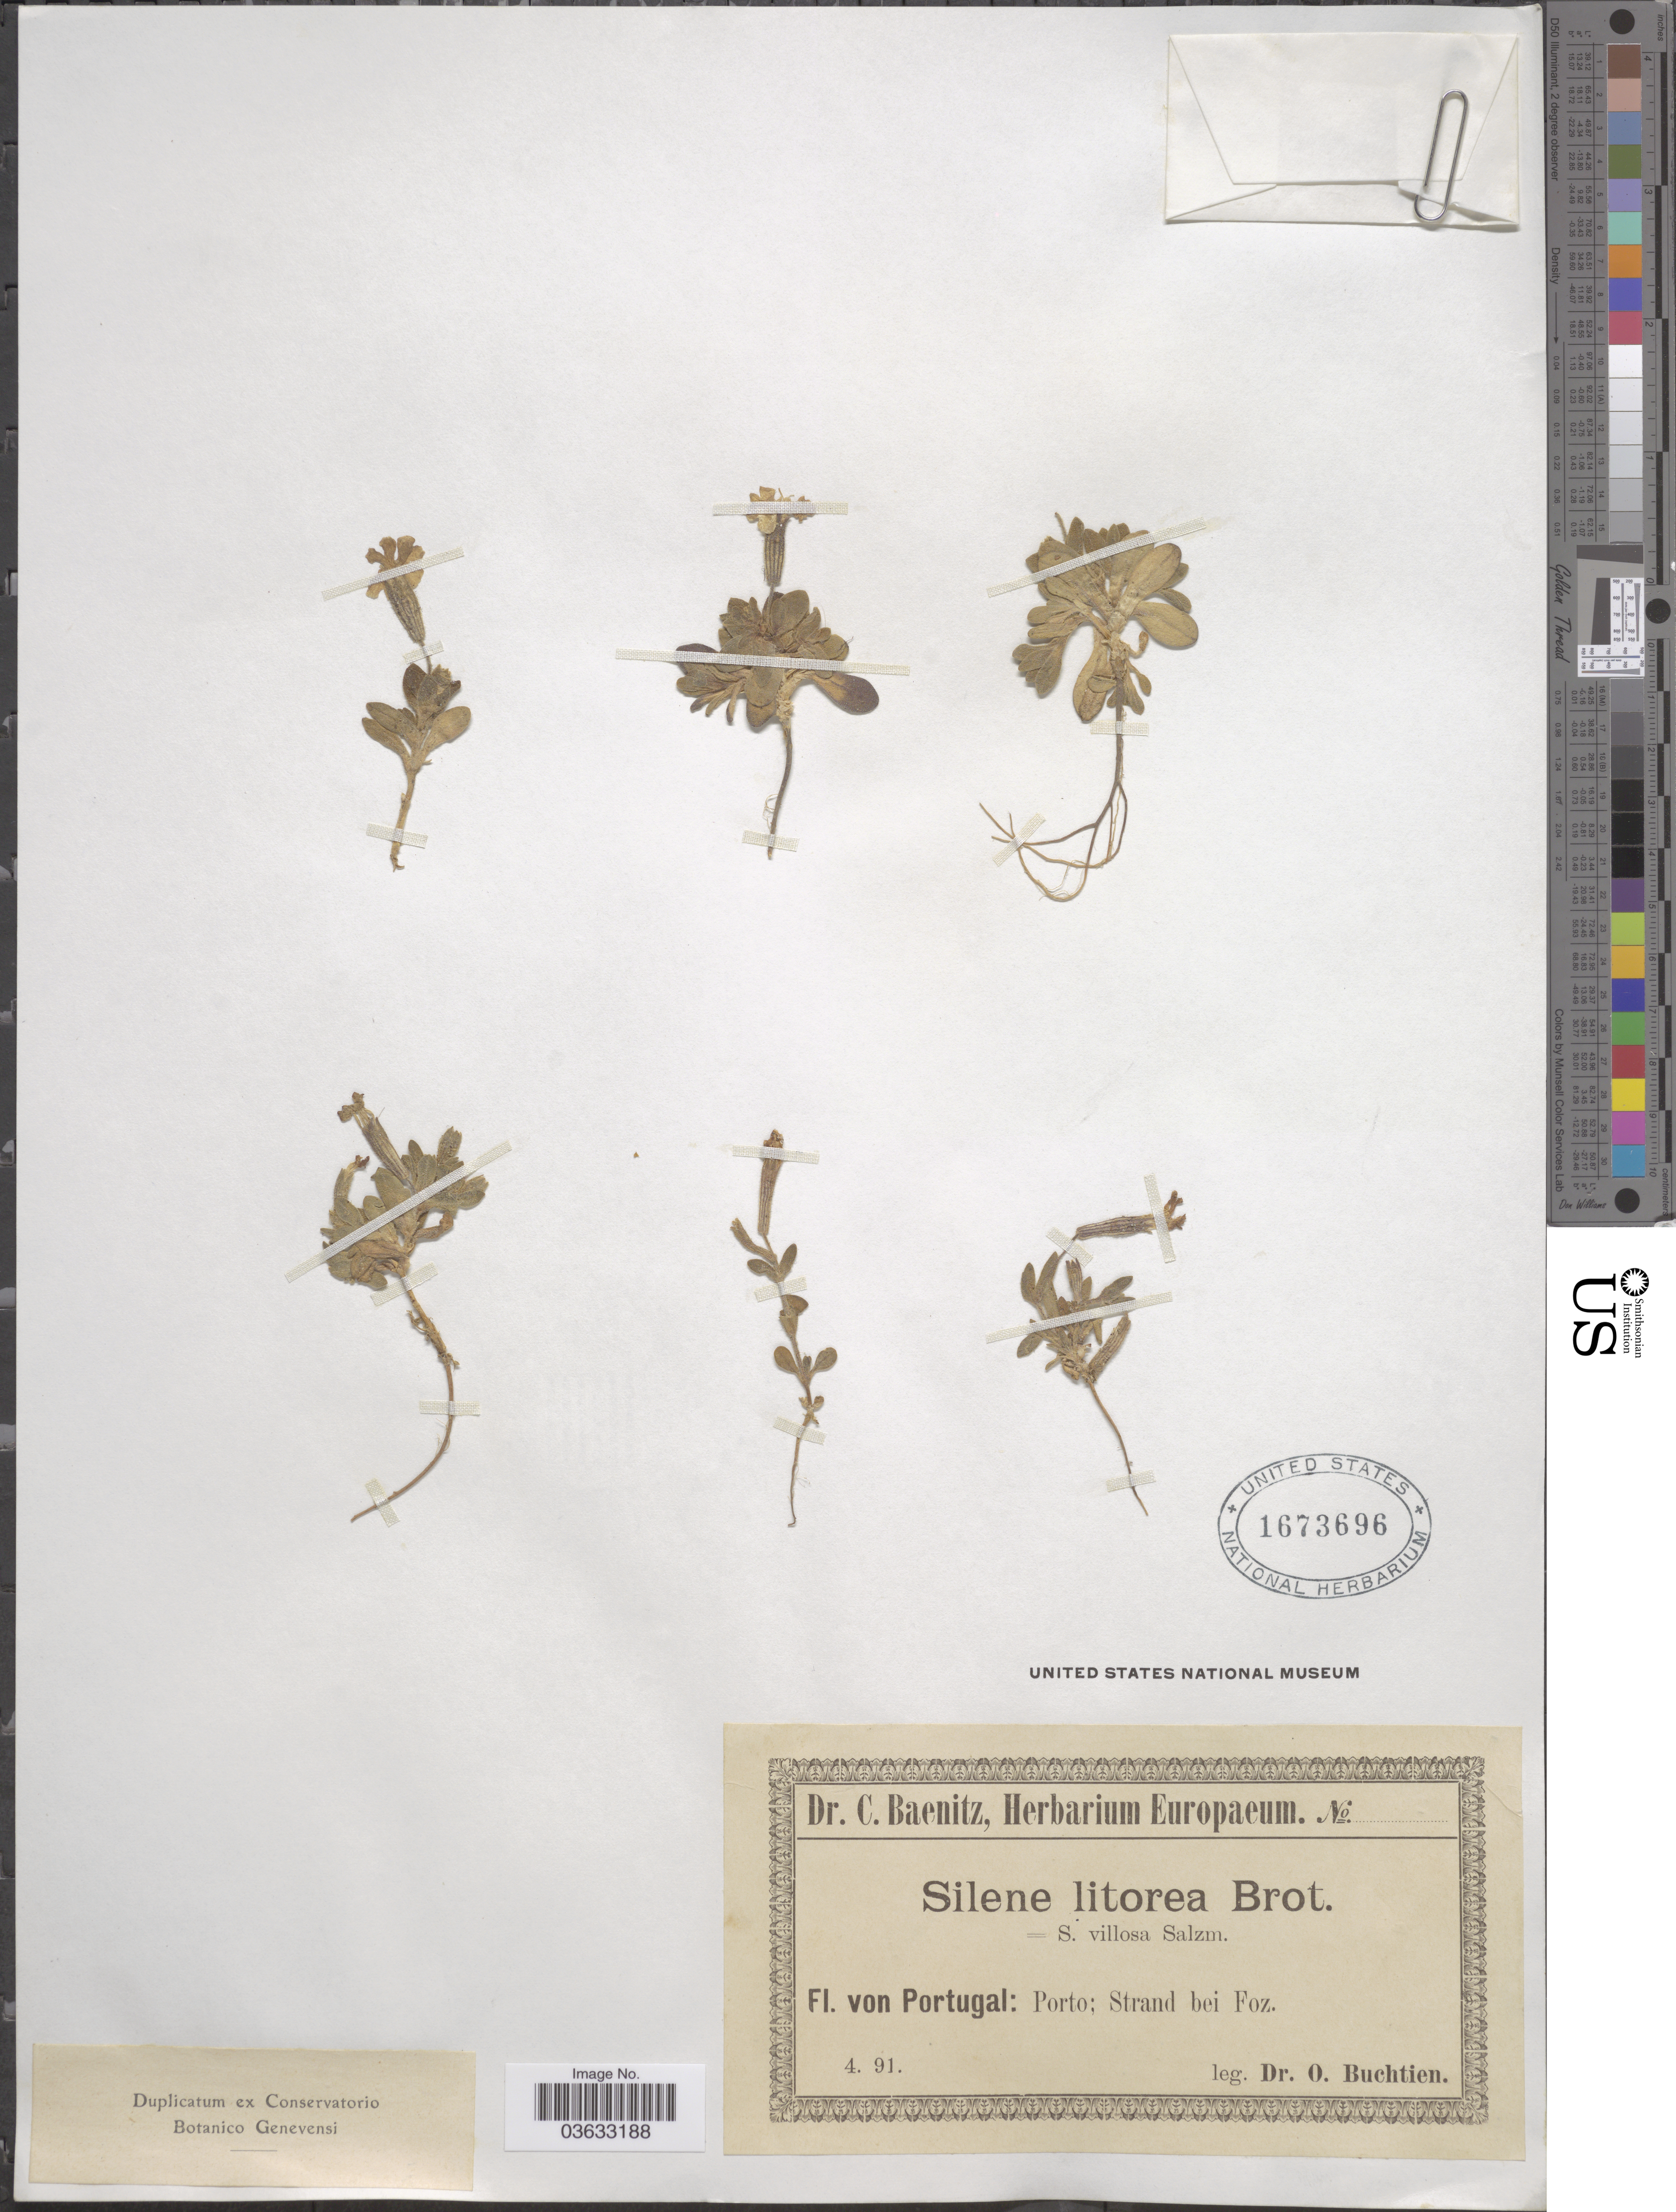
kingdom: Plantae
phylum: Tracheophyta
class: Magnoliopsida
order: Caryophyllales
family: Caryophyllaceae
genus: Silene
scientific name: Silene littorea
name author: Brot.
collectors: O. Buchtien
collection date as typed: Transcribed d/m/y: /4/91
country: Portugal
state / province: Porto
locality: Strand bei Foz.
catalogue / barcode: US 1673696